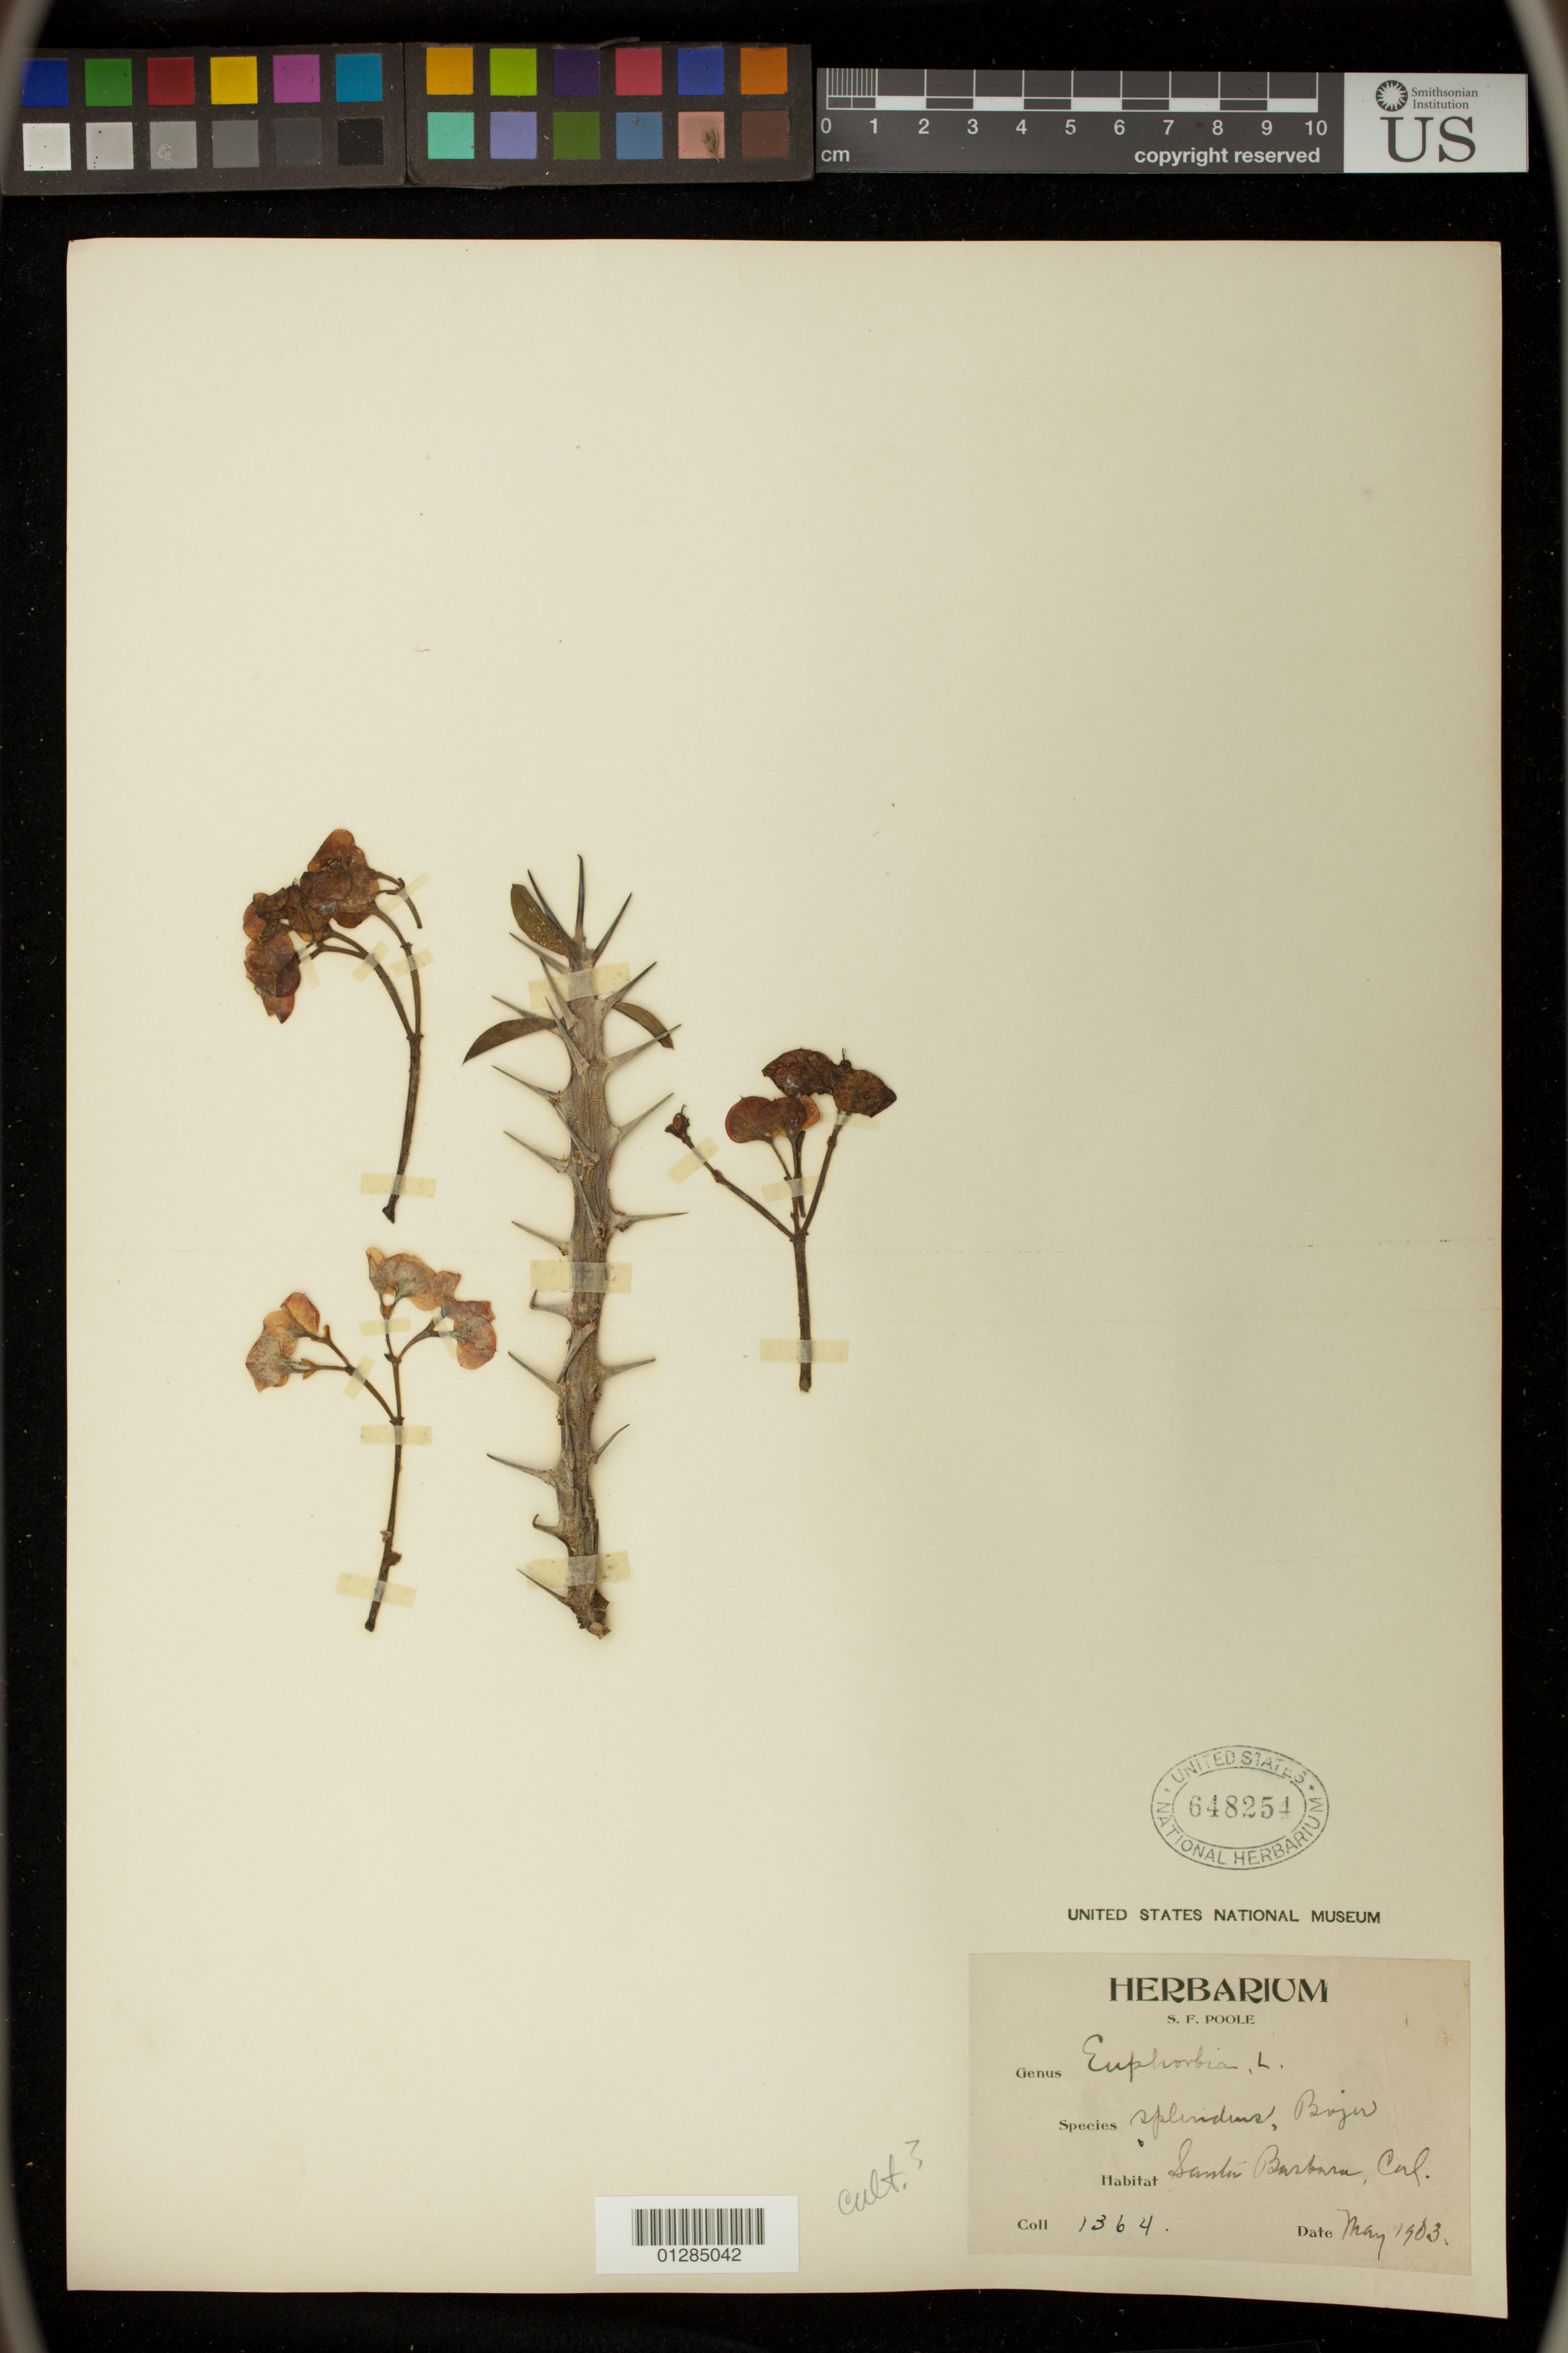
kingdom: Plantae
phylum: Tracheophyta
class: Magnoliopsida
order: Malpighiales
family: Euphorbiaceae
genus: Euphorbia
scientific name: Euphorbia milii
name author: Des Moul.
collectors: S. F. Poole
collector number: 1364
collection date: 1903-05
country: United States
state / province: California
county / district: Santa Barbara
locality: Santa Barbara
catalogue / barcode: US 648254